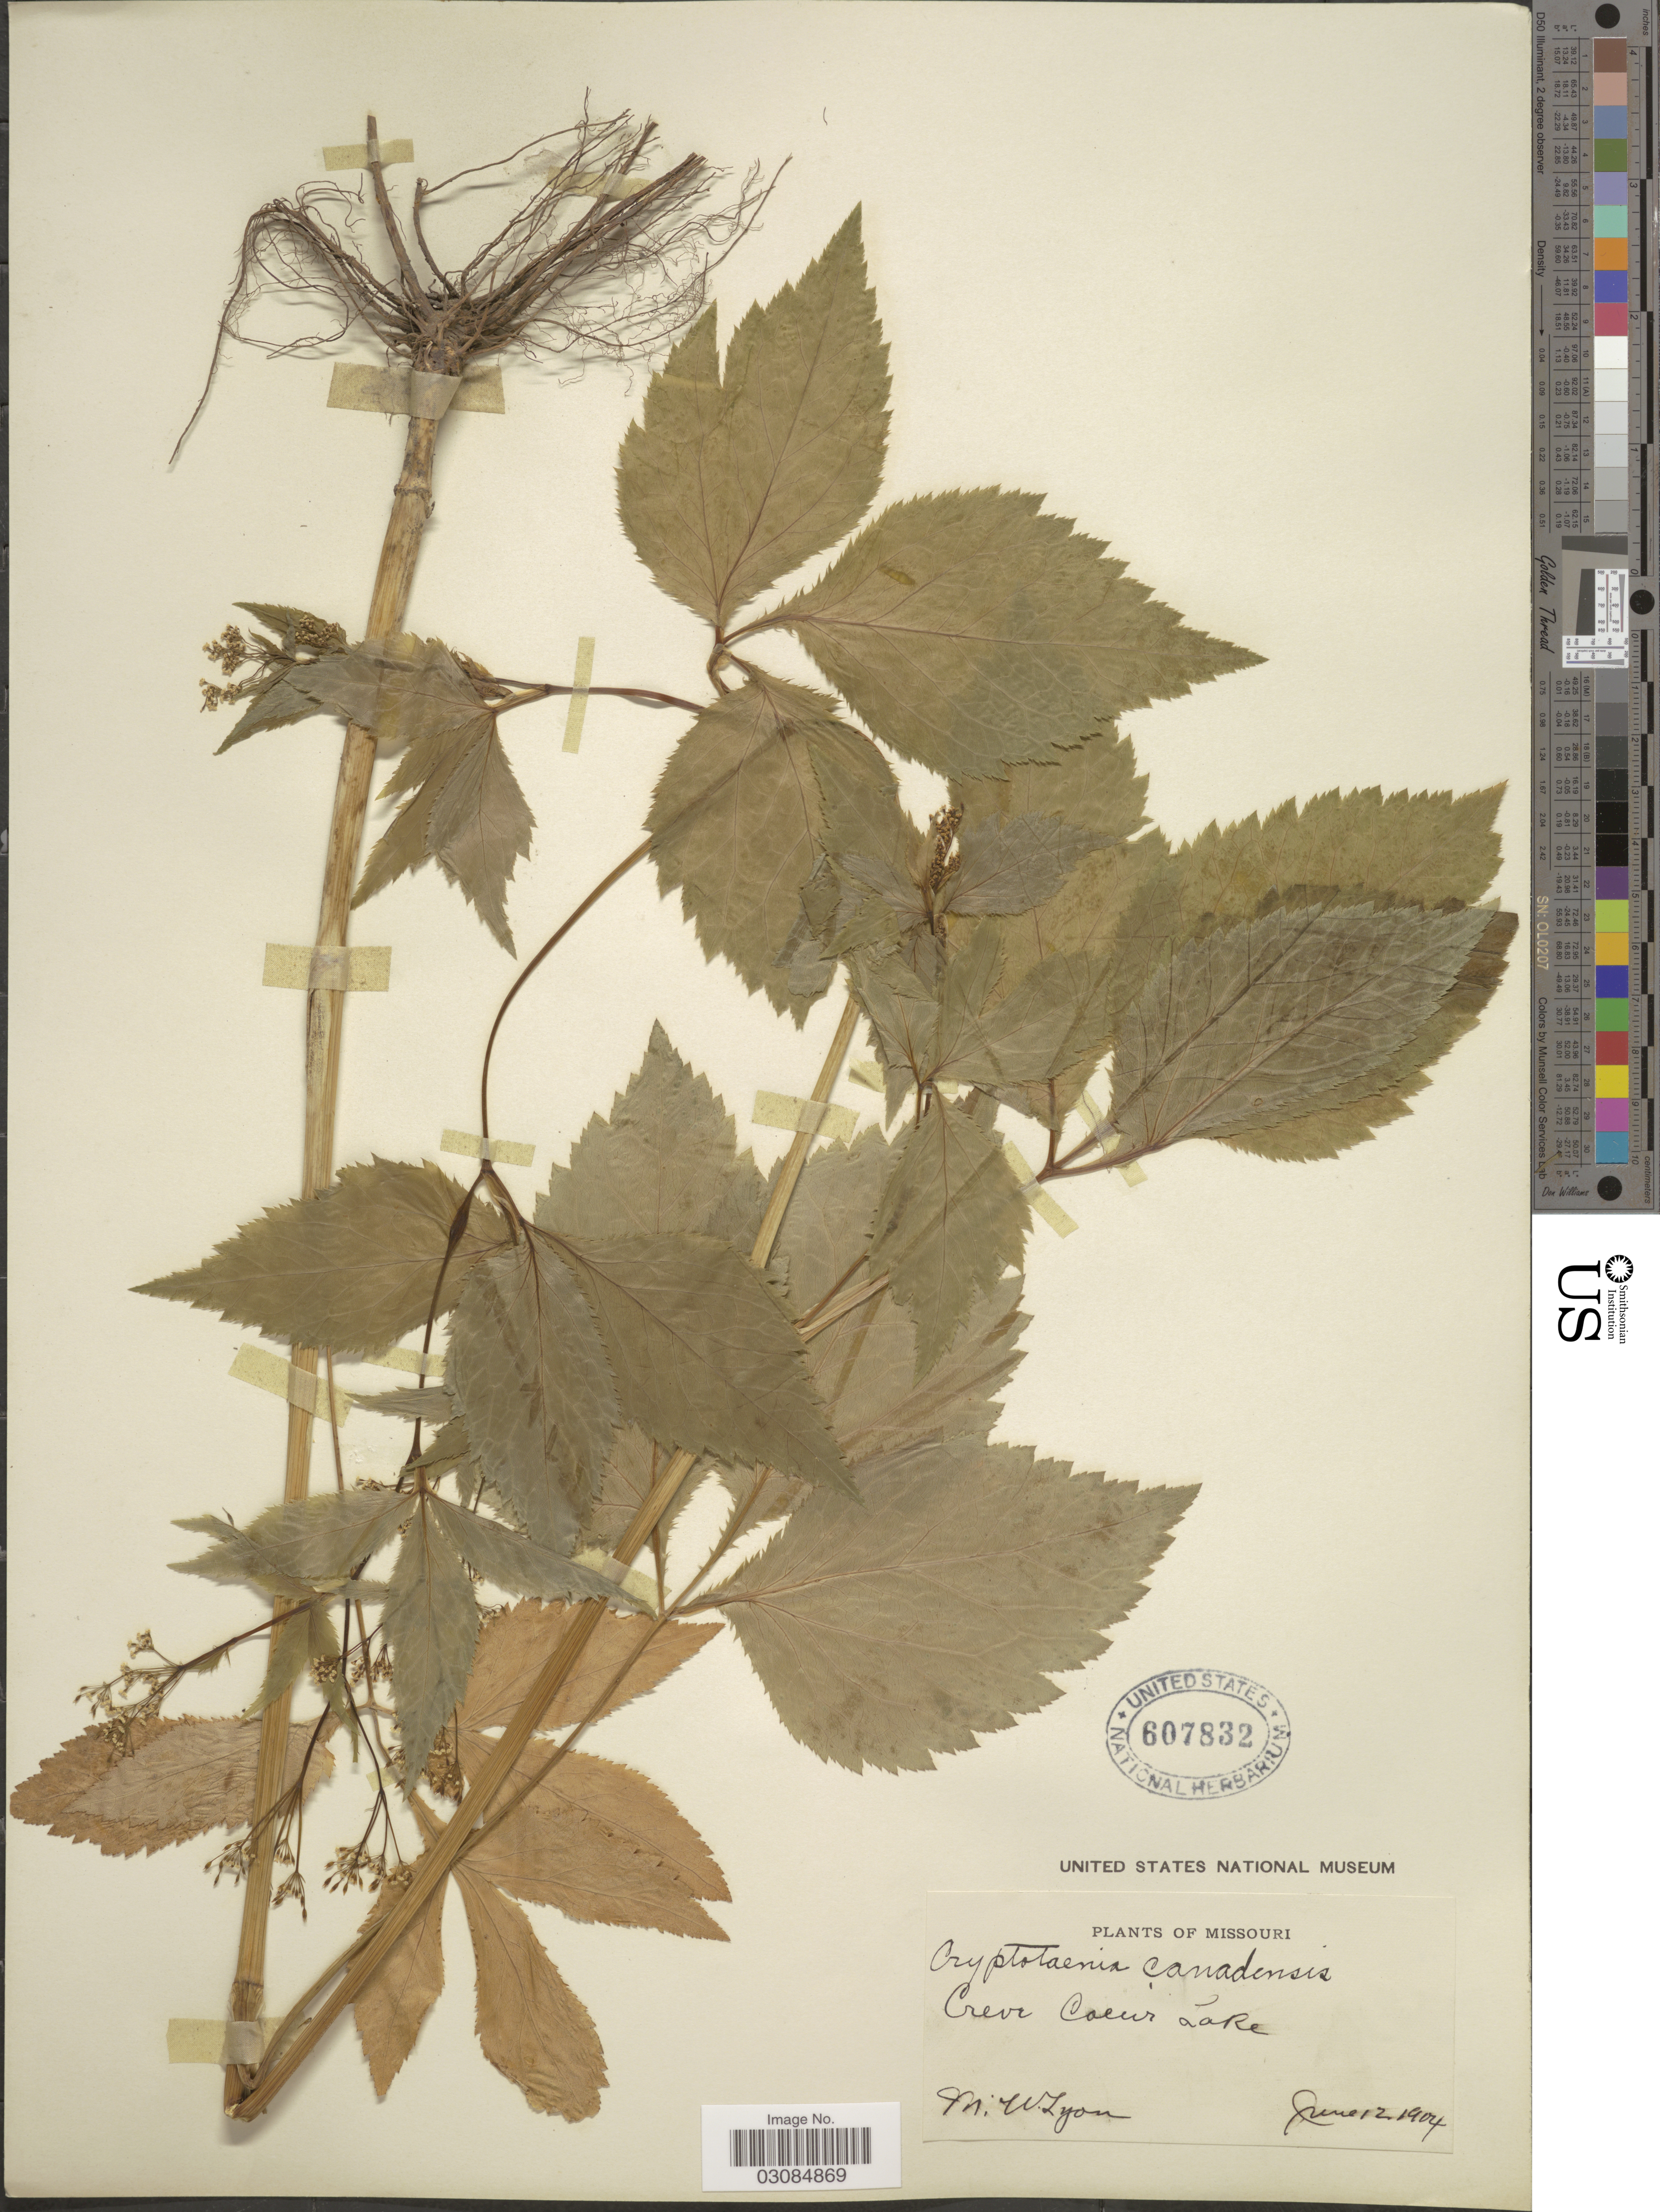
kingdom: Plantae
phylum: Tracheophyta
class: Magnoliopsida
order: Apiales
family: Apiaceae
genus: Cryptotaenia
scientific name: Cryptotaenia canadensis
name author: (L.) DC.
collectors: M. W. Lyon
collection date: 1904-06-12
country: United States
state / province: Missouri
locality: Creve Coeur Lake.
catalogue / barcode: US 607832